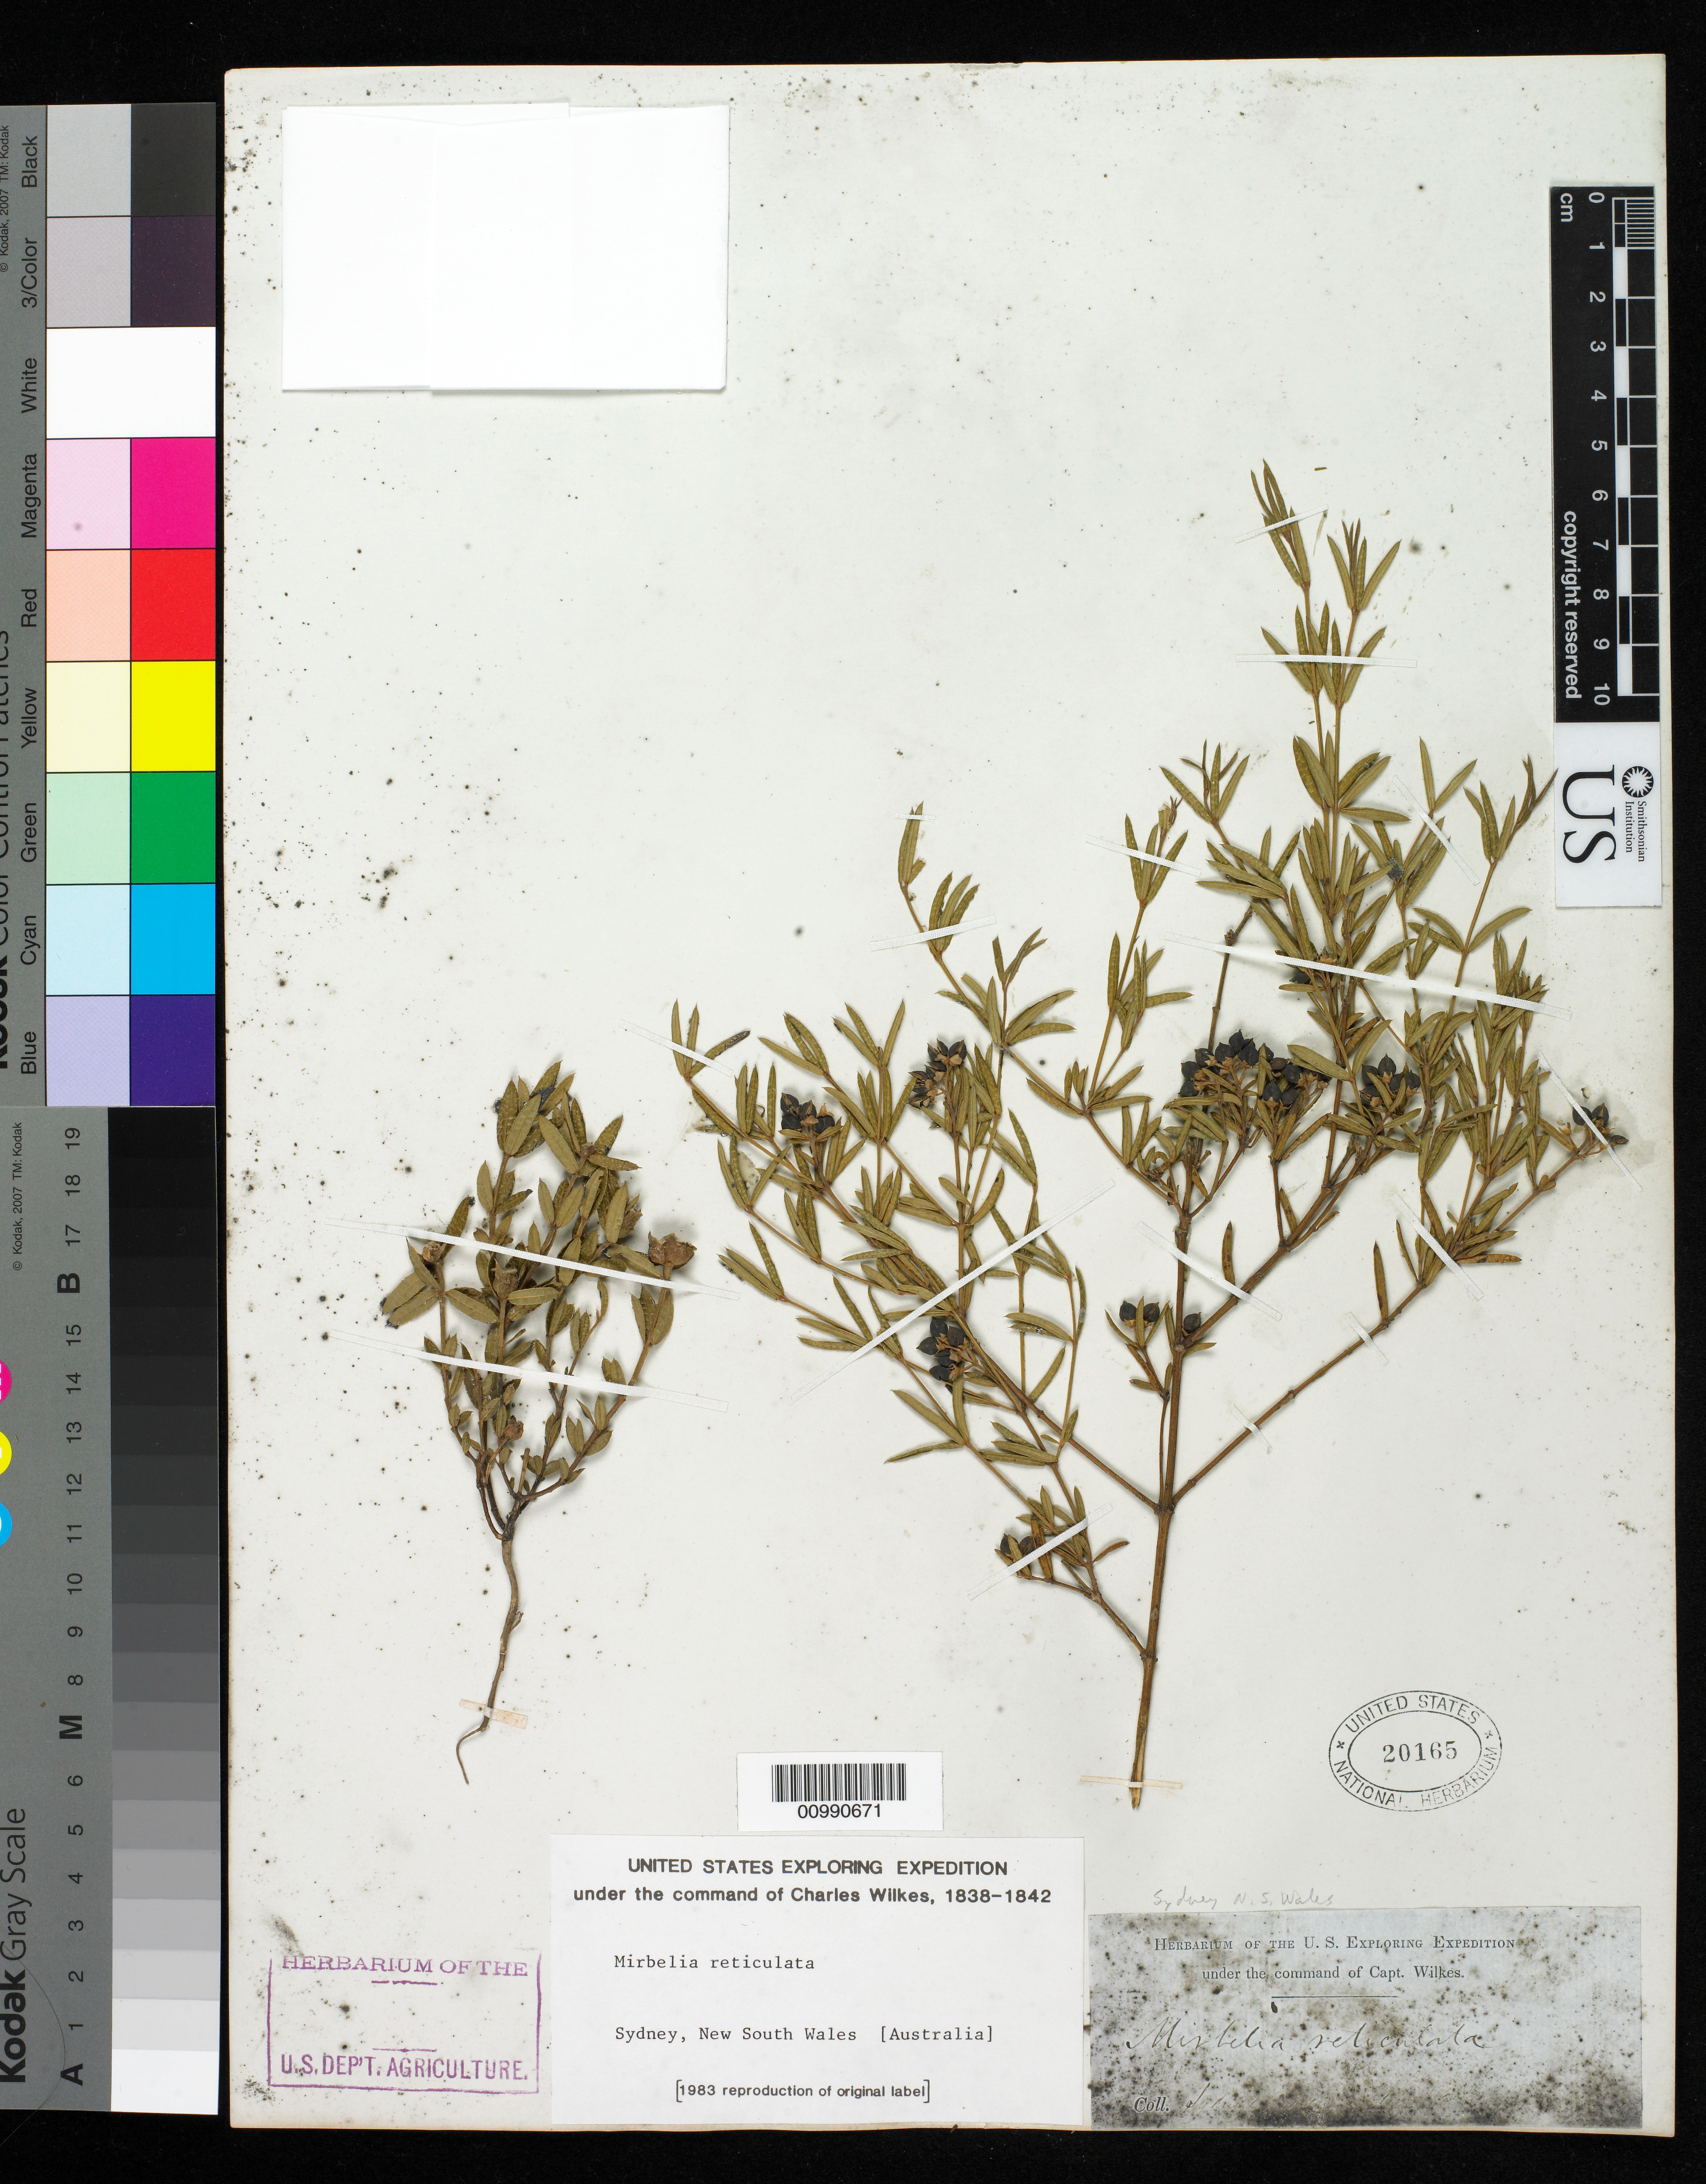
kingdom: Plantae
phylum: Tracheophyta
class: Magnoliopsida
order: Fabales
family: Fabaceae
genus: Mirbelia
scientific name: Mirbelia reticulata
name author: L.S. Sm.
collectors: Wilkes Explor. Exped.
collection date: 1838/1842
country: Australia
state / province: New South Wales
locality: Sydney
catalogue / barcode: US 20165